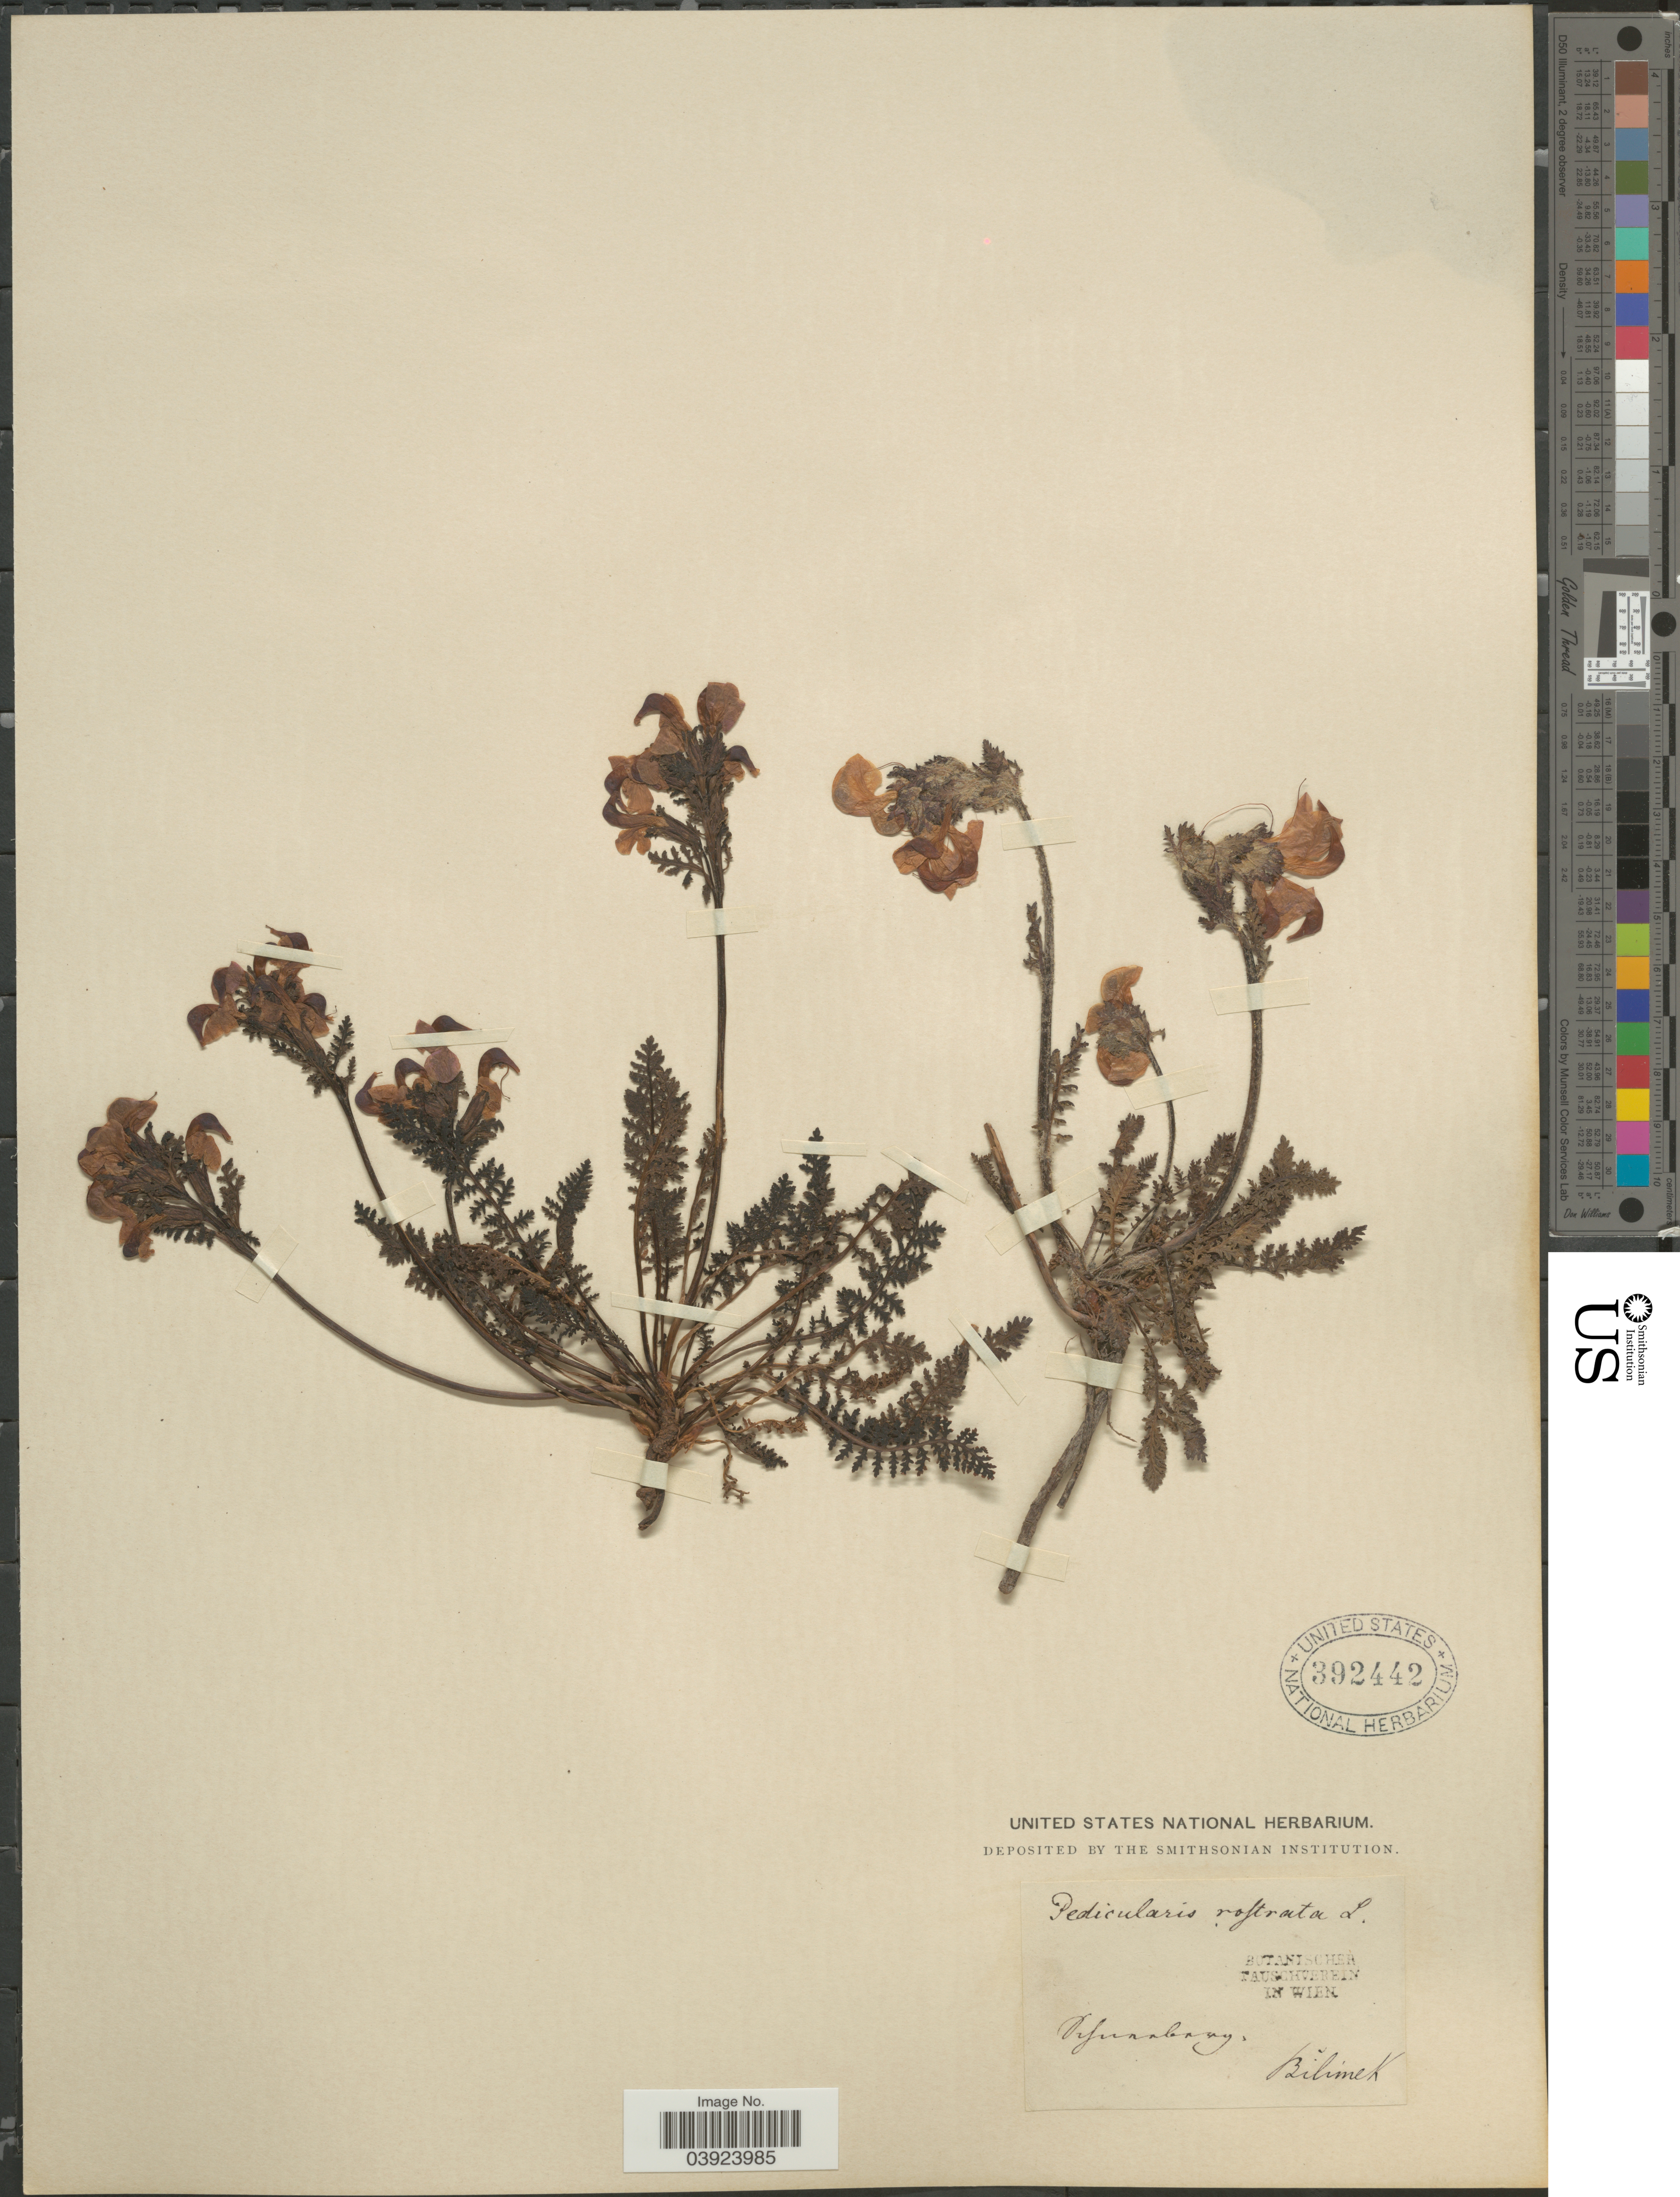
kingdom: Plantae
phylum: Tracheophyta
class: Magnoliopsida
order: Lamiales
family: Orobanchaceae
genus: Pedicularis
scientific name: Pedicularis rostrata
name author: Jacq.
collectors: -. Bilimek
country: Germany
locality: Offenberg.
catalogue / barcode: US 392442